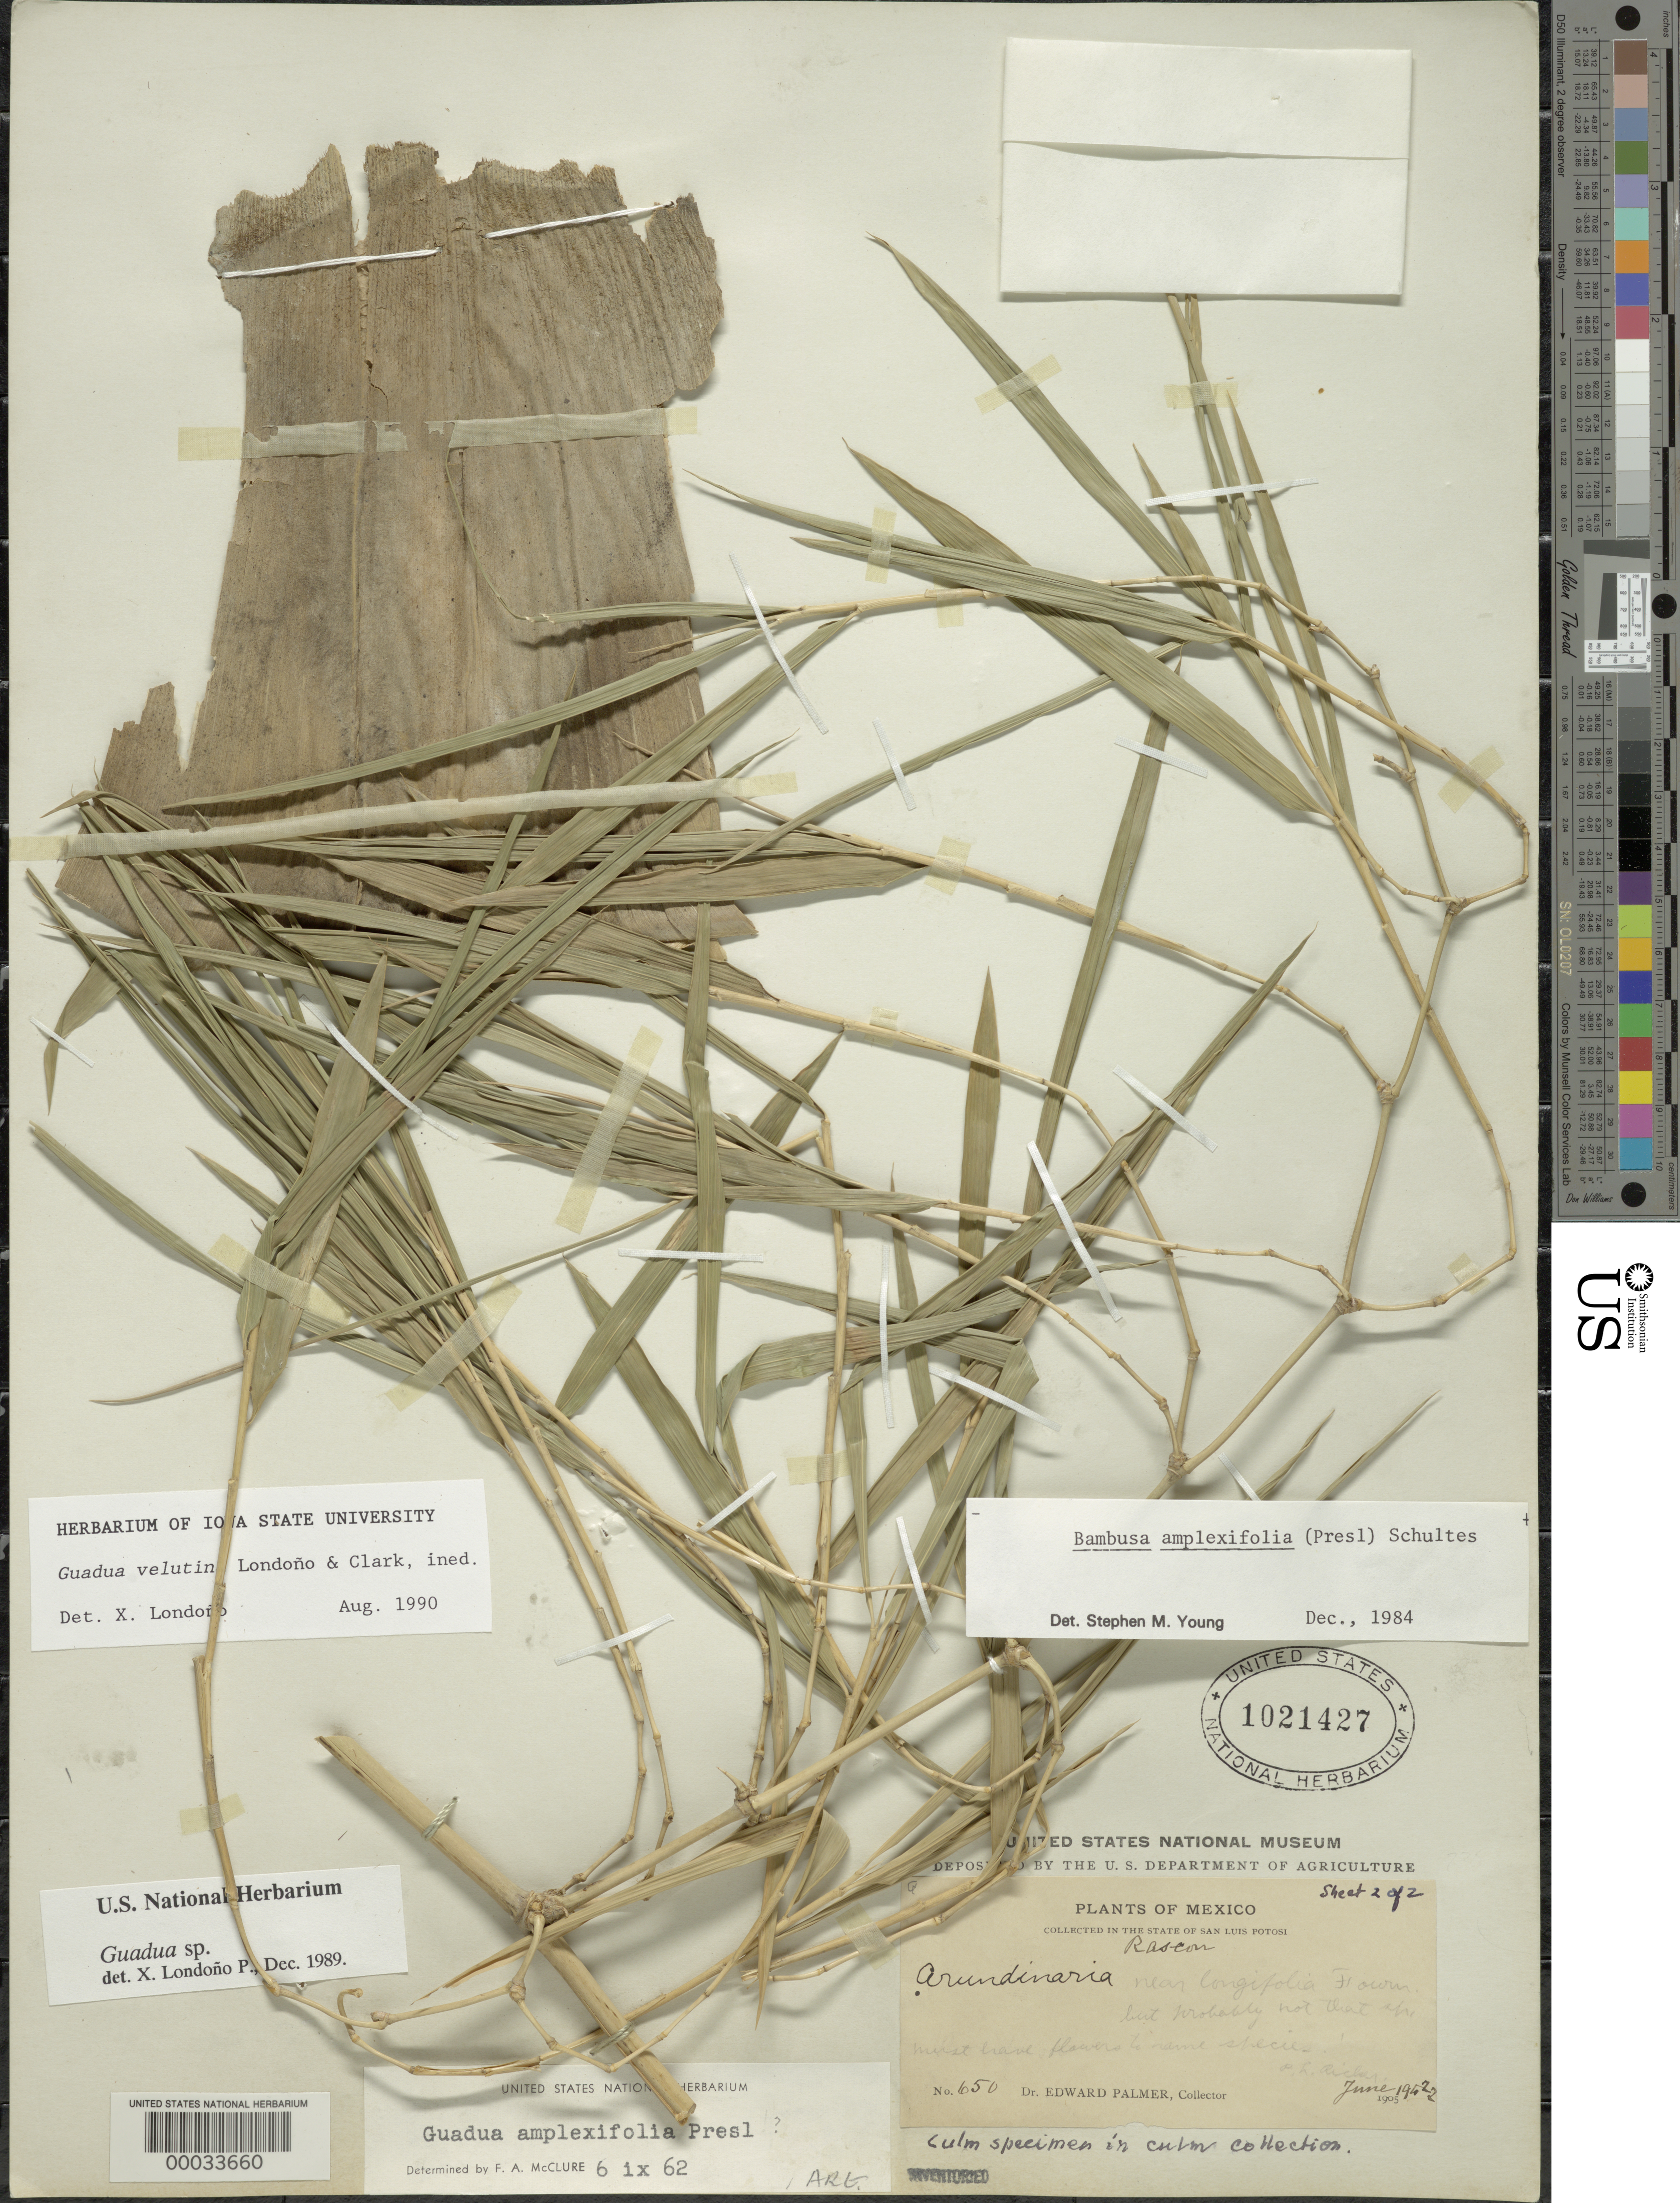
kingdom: Plantae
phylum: Tracheophyta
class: Liliopsida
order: Poales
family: Poaceae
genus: Guadua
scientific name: Guadua velutina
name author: Londoño & L.G. Clark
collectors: F. Palmer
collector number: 650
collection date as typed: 19 Jul 1905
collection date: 1905-07-19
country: Mexico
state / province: San Luis Potosí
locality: Vicinity of Rascon.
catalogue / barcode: US 1021427